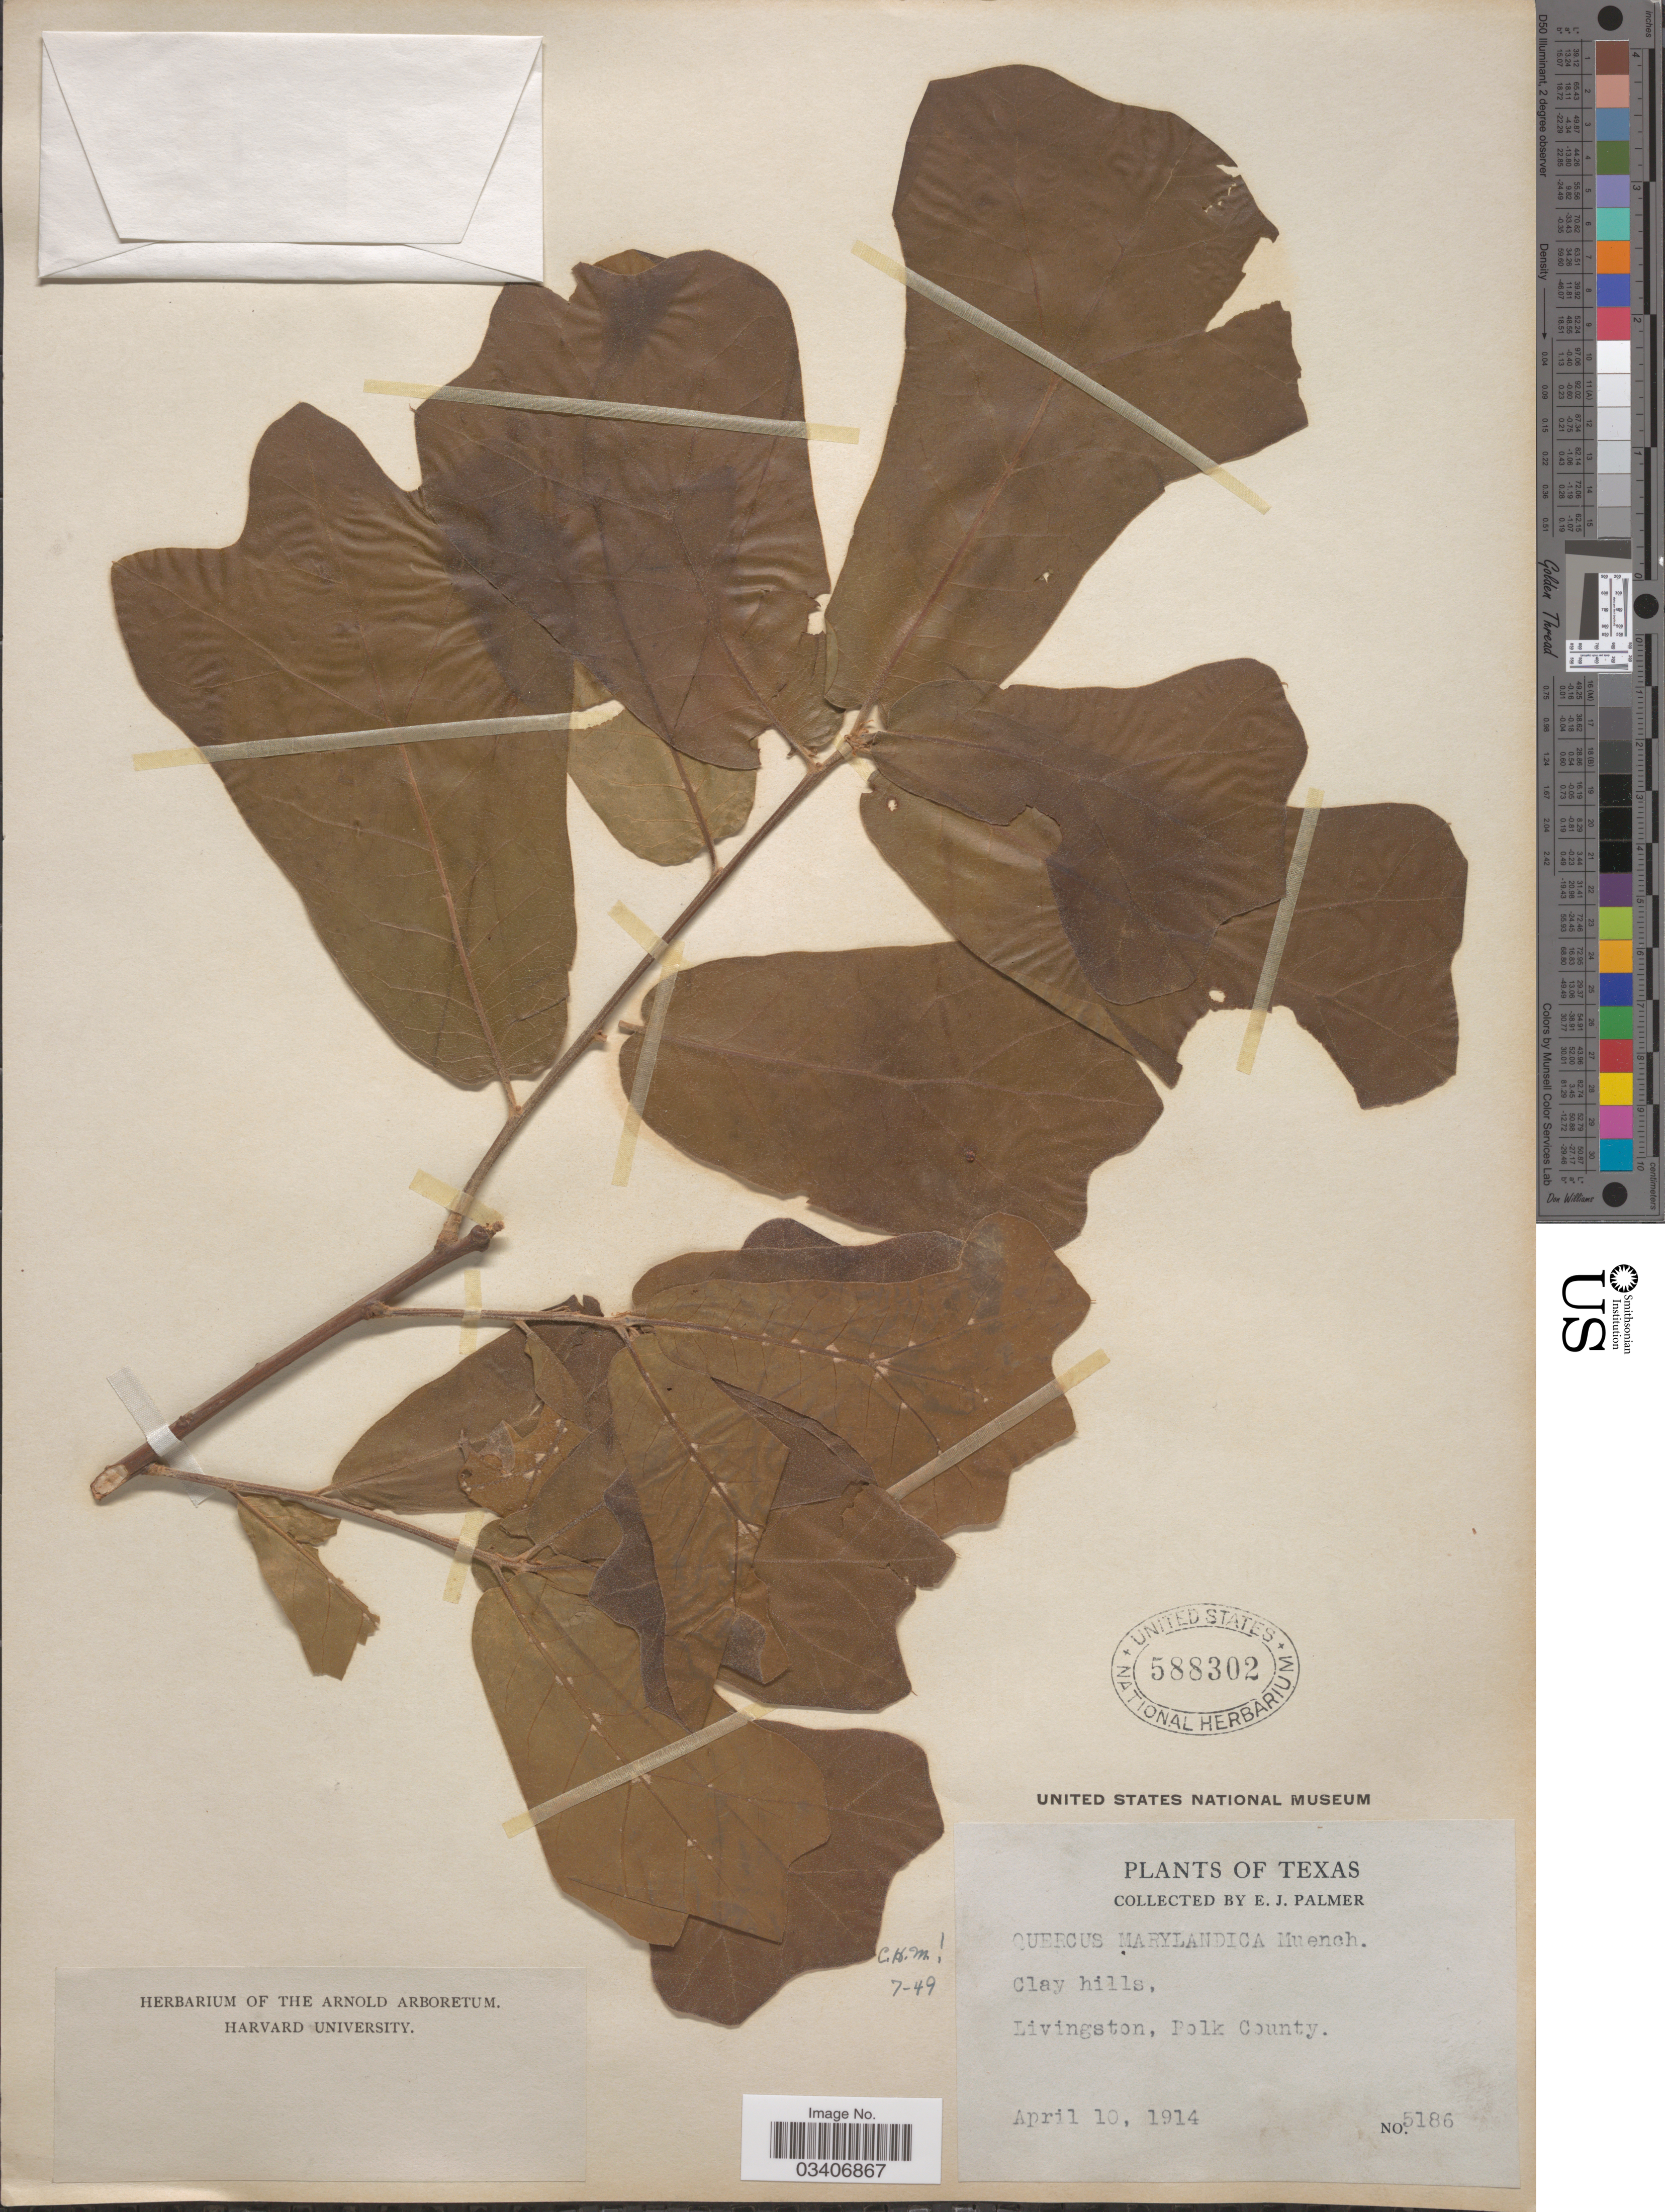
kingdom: Plantae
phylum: Tracheophyta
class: Magnoliopsida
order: Fagales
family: Fagaceae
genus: Quercus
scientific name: Quercus marilandica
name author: (L.) Münchh.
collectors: E. J. Palmer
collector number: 5186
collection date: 1914-04-10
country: United States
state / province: Texas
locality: Livingston, Polk County.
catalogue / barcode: US 588302